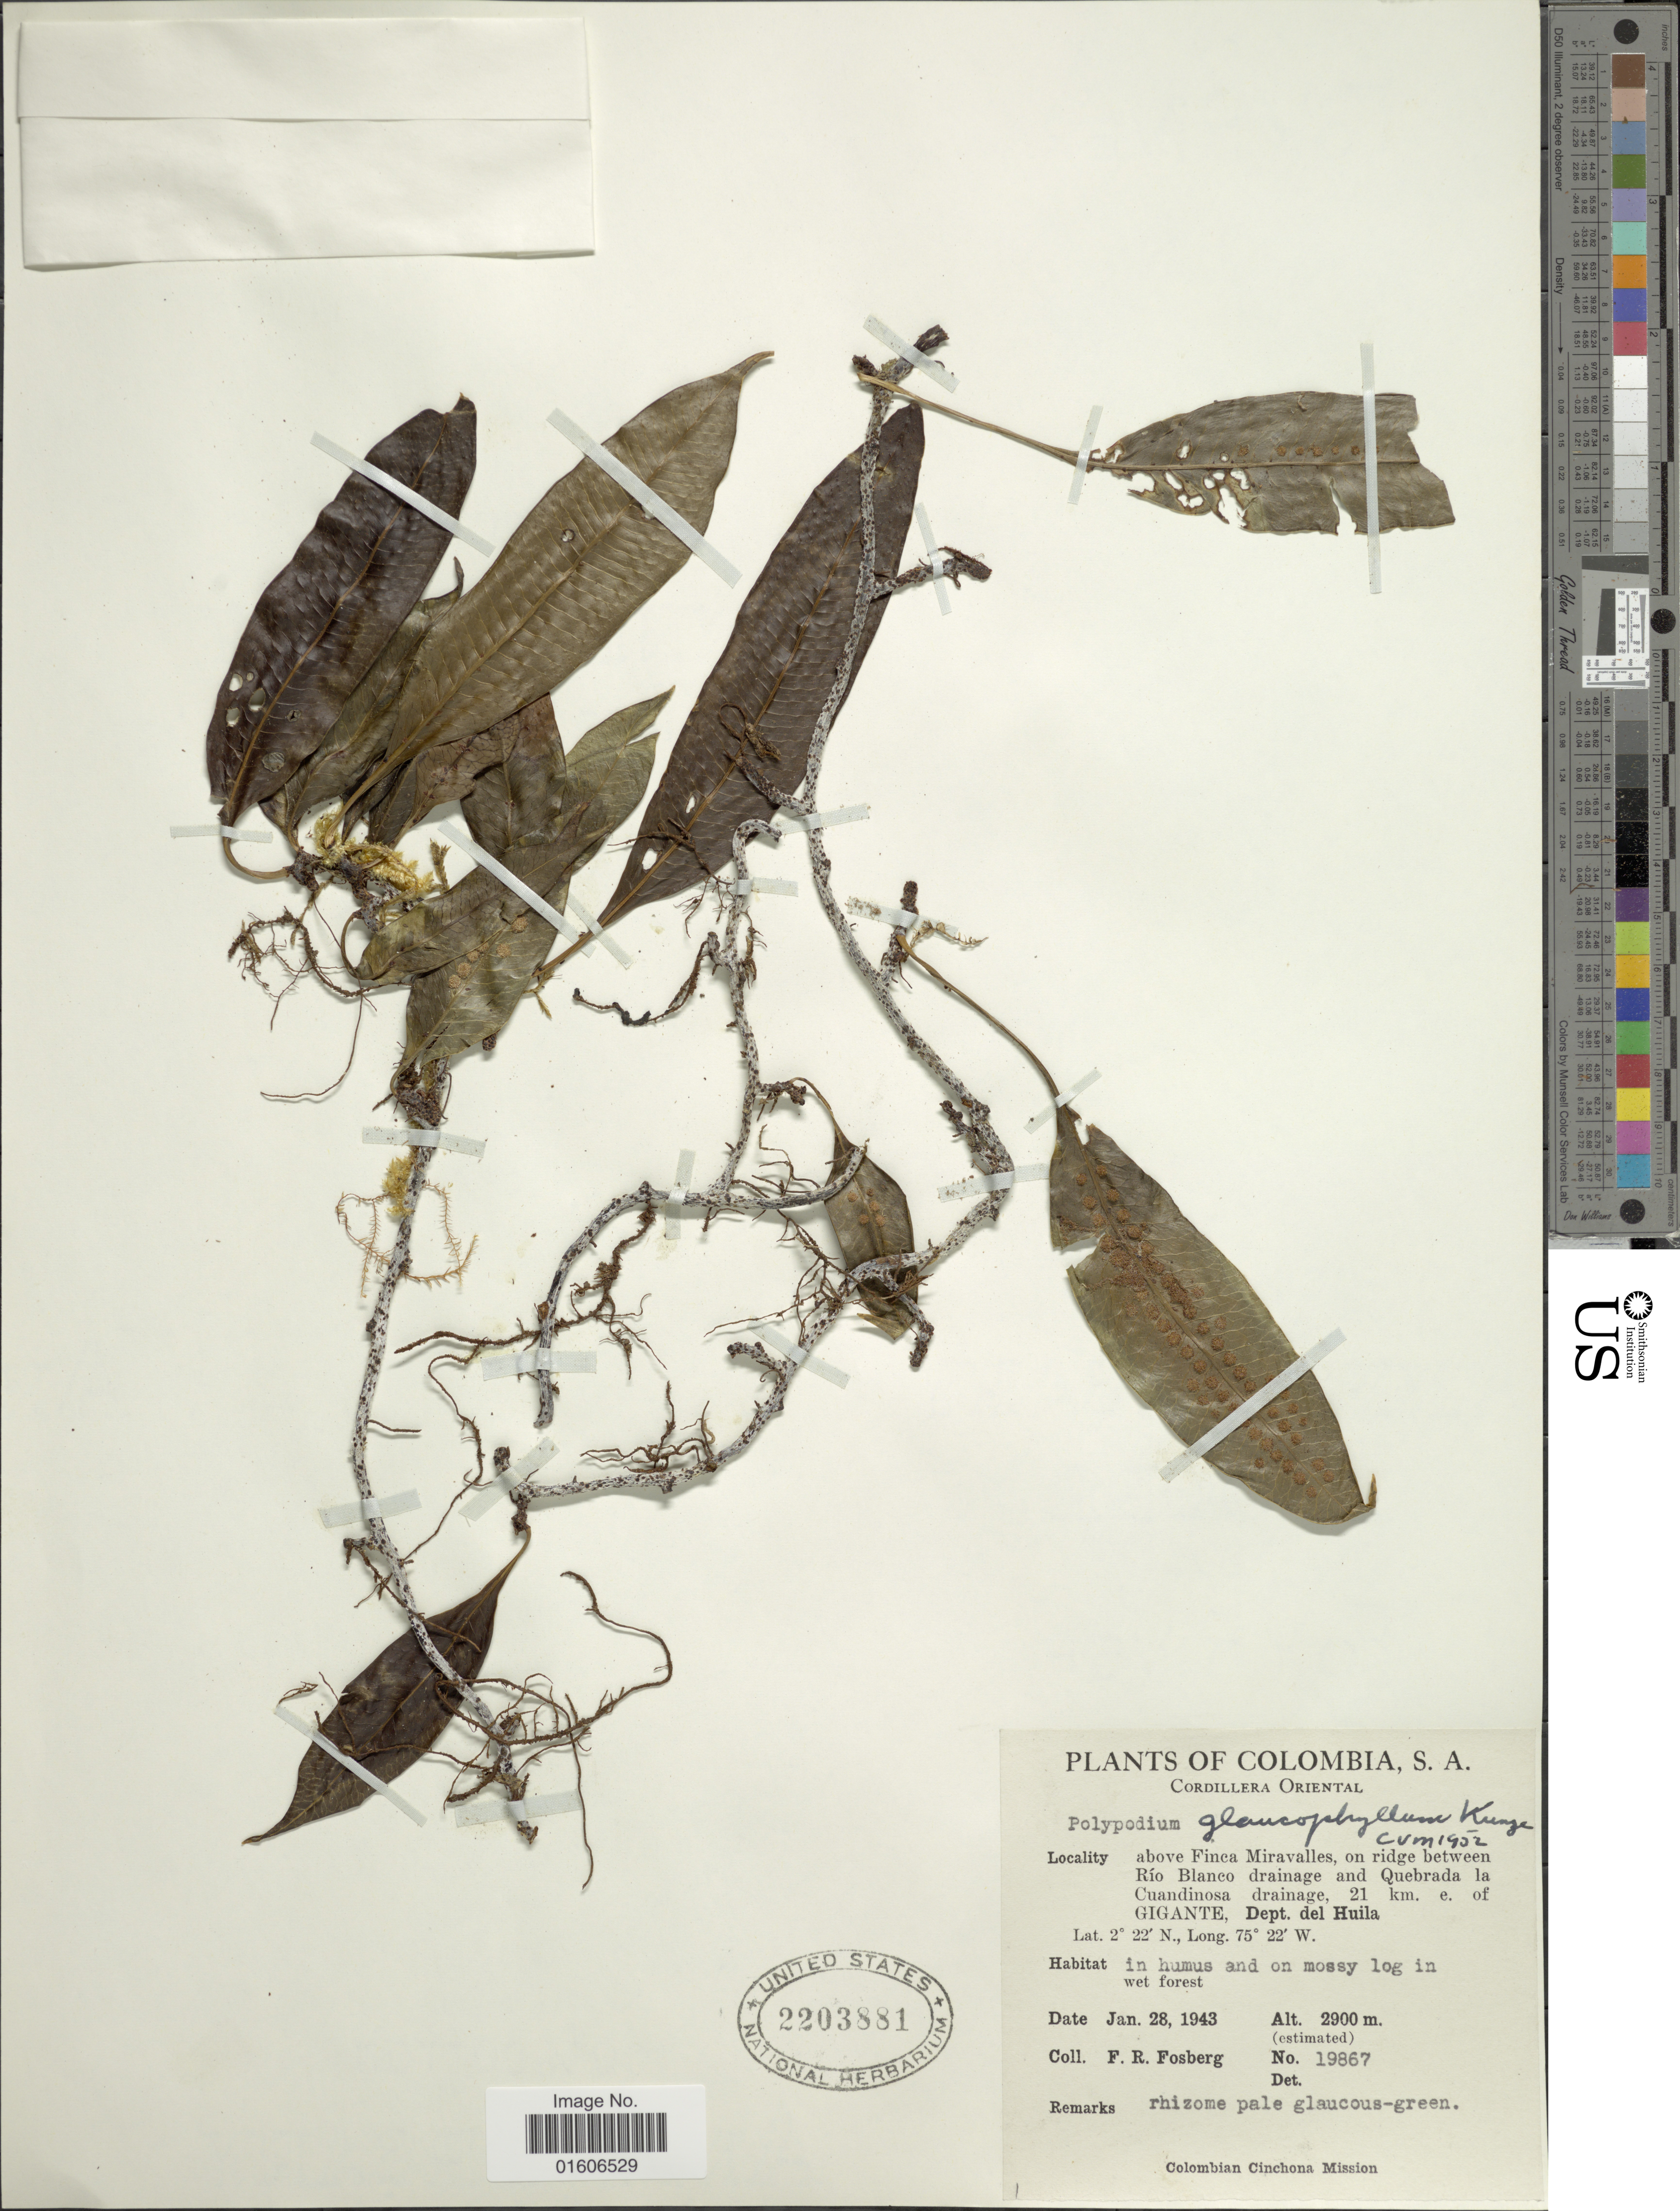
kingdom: Plantae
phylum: Tracheophyta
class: Polypodiopsida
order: Polypodiales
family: Polypodiaceae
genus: Serpocaulon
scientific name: Serpocaulon levigatum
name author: (Cav.) A.R. Sm.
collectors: F. R. Fosberg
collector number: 19867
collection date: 1943-01-28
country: Colombia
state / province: Huila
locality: Above Finca Miravalles, on ridge between Río Blanco drainage and Quebrada la Cuandinosa drainage, 21 km. e. of Gigante, Dept. del Huila.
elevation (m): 2900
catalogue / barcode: US 2203881